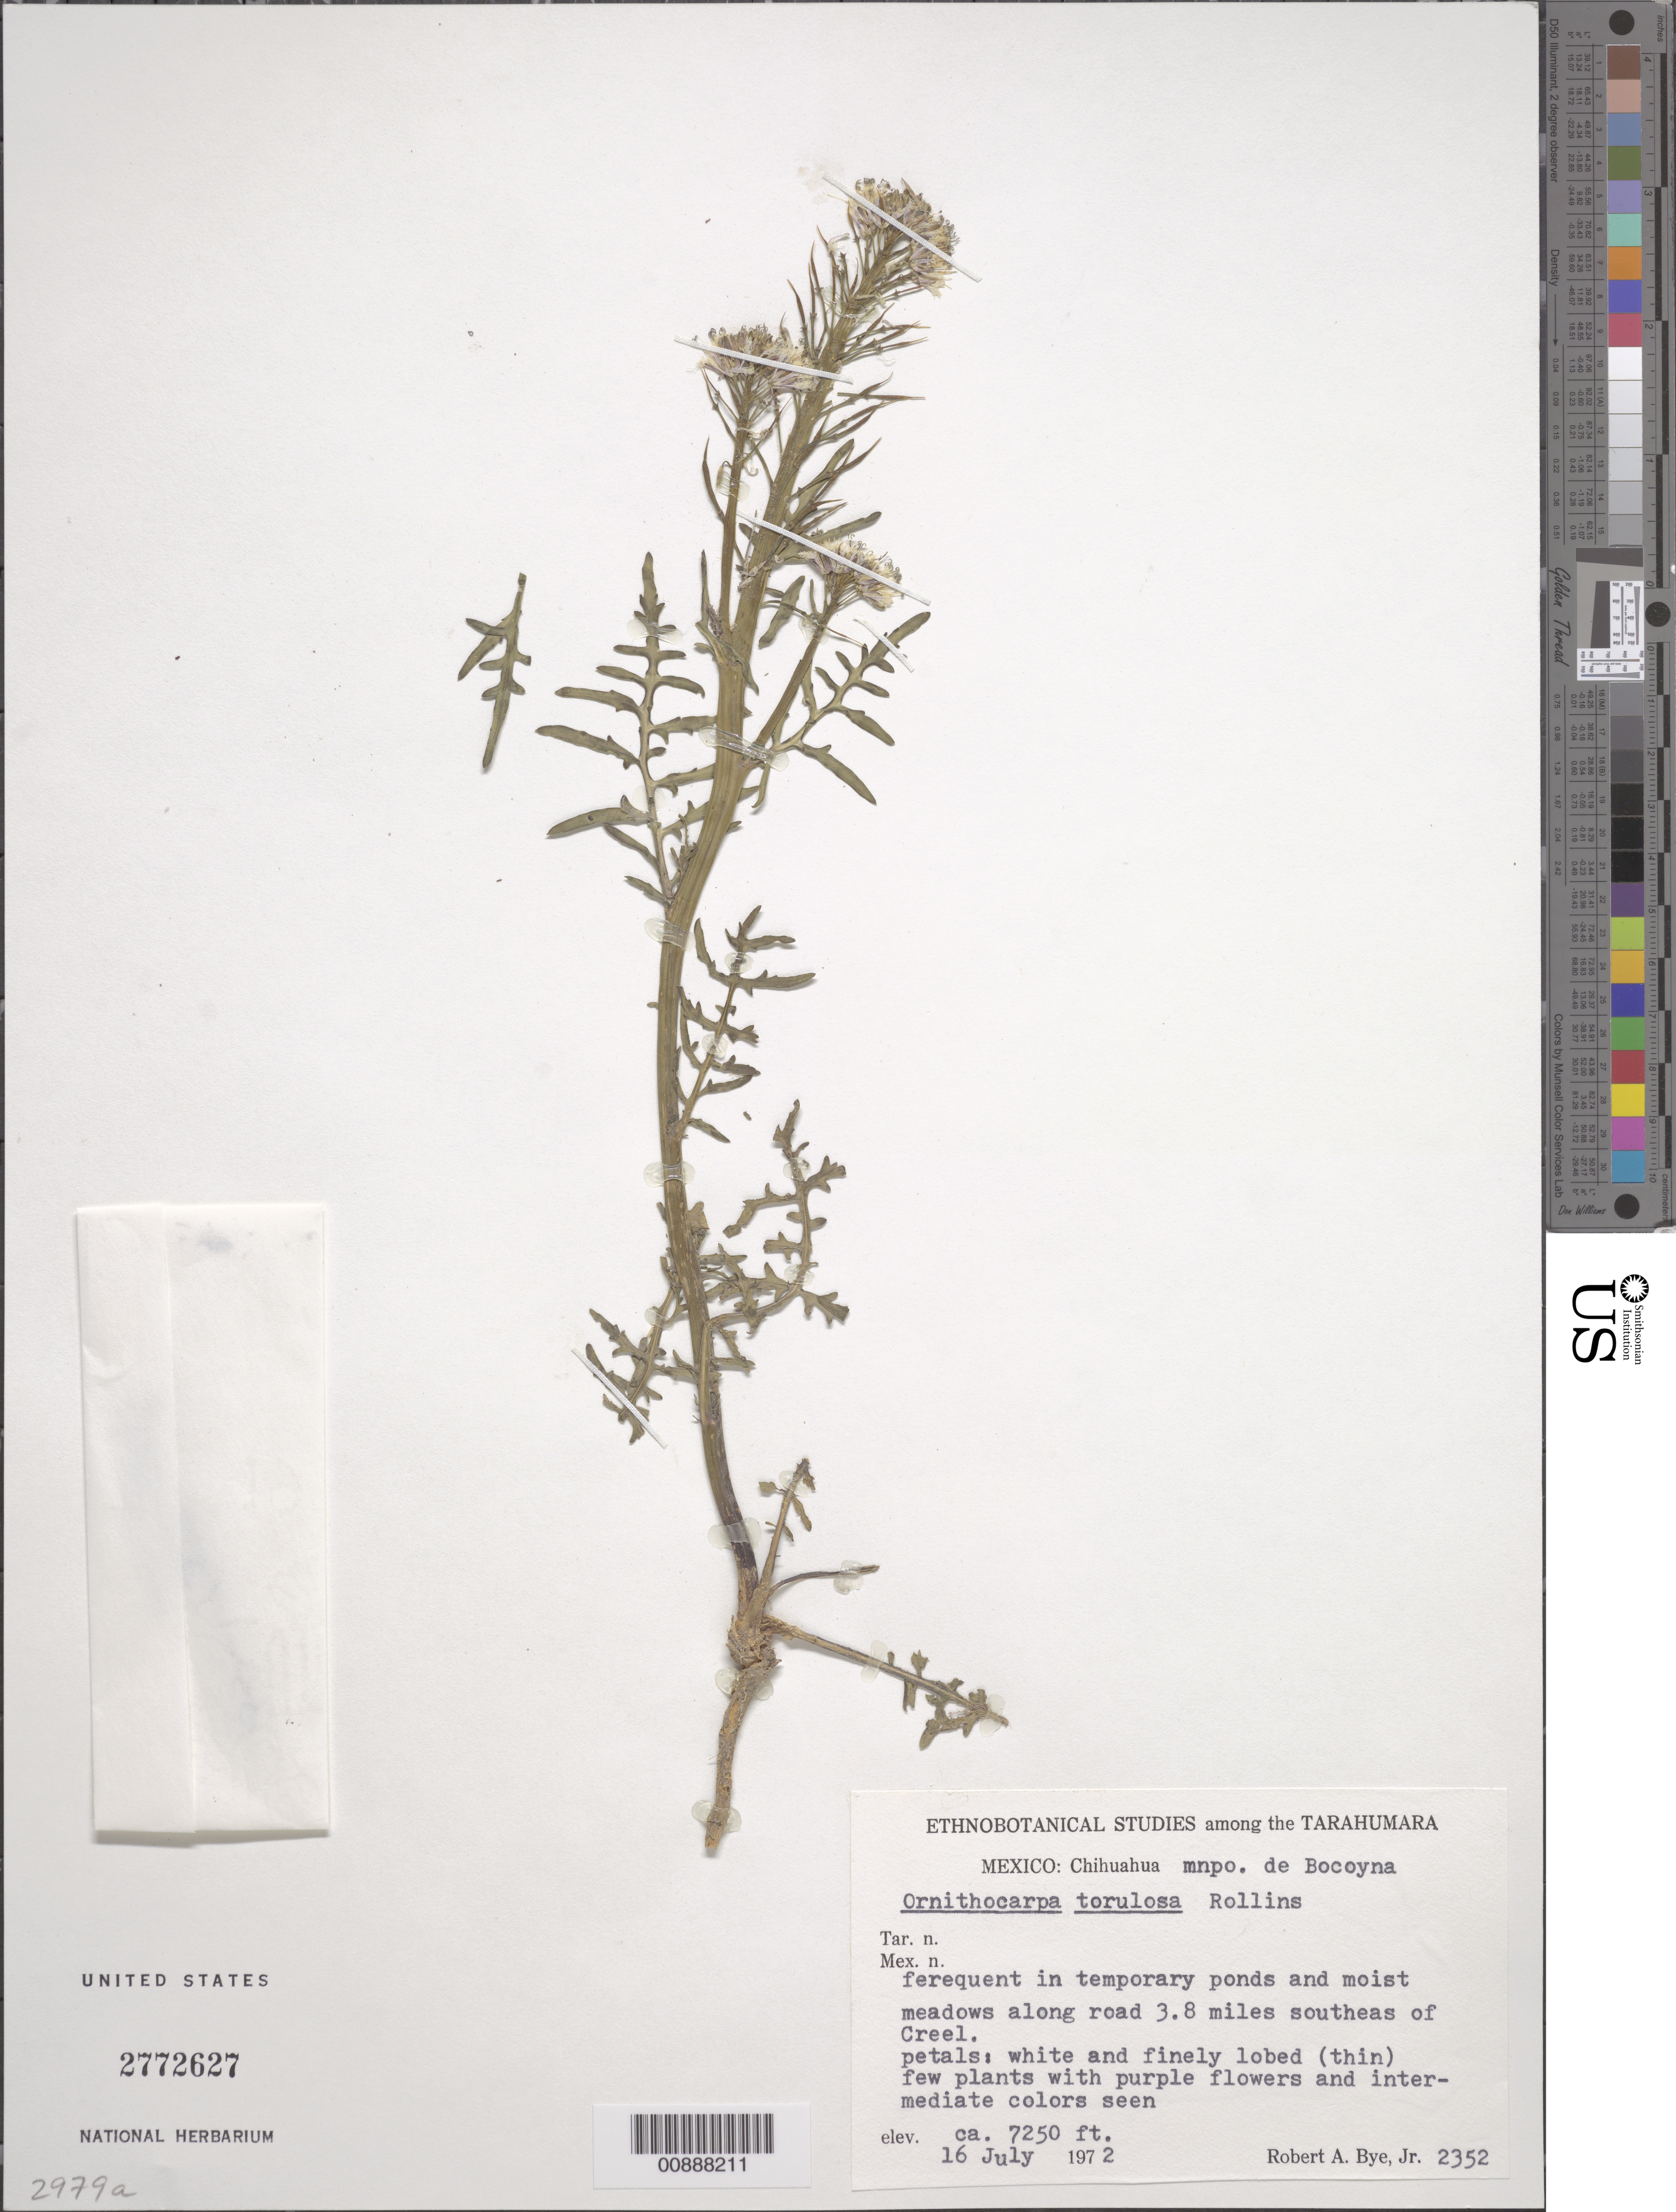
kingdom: Plantae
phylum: Tracheophyta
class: Magnoliopsida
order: Brassicales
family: Brassicaceae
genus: Ornithocarpa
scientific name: Ornithocarpa torulosa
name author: Rollins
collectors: R. A. Bye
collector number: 2352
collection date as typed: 16 Jul 1972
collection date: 1972-07-16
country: Mexico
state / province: Chihuahua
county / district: Bocoyna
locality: Along road 3.8 miles southeast of Creel.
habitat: Temporary ponds and moist meadows along road.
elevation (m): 2210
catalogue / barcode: US 2772627